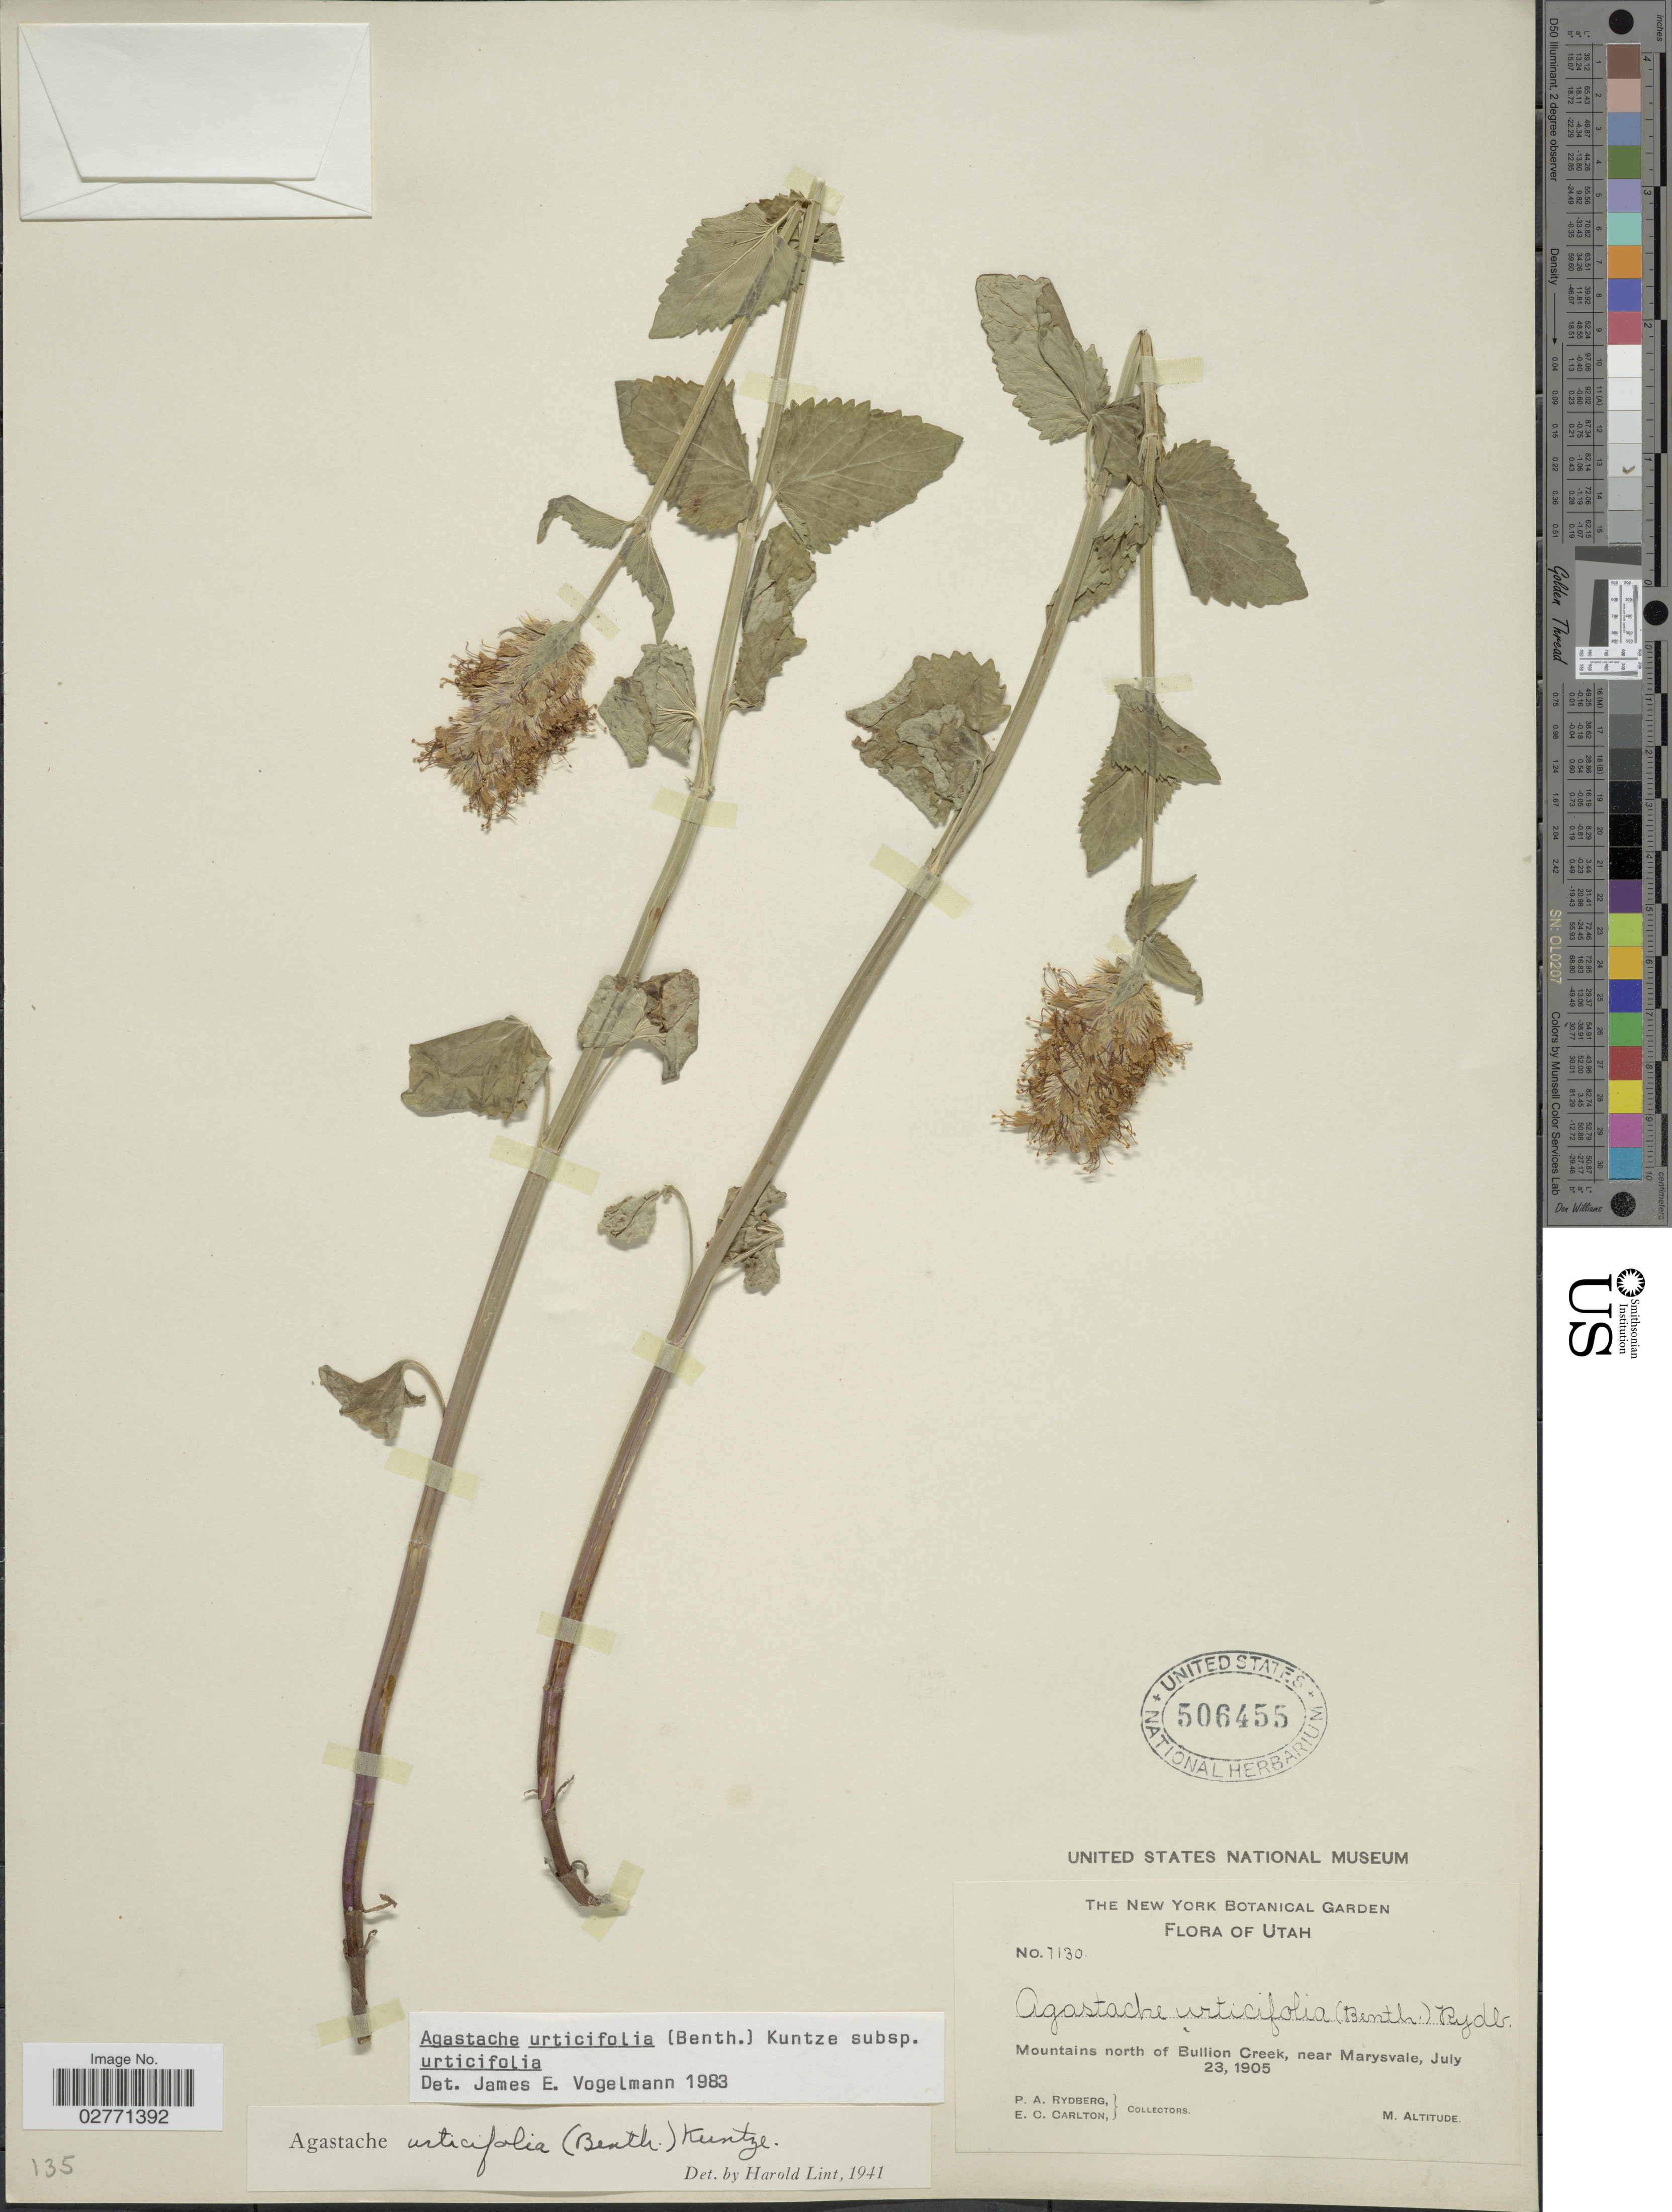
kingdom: Plantae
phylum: Tracheophyta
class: Magnoliopsida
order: Lamiales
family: Lamiaceae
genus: Agastache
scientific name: Agastache urticifolia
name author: (Benth.) Kuntze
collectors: P. A. Rydberg & E. Carlton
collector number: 7130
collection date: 1905-07-23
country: United States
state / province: Utah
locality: Mountains north of Bullion Creek, near Marysvale.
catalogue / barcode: US 506455